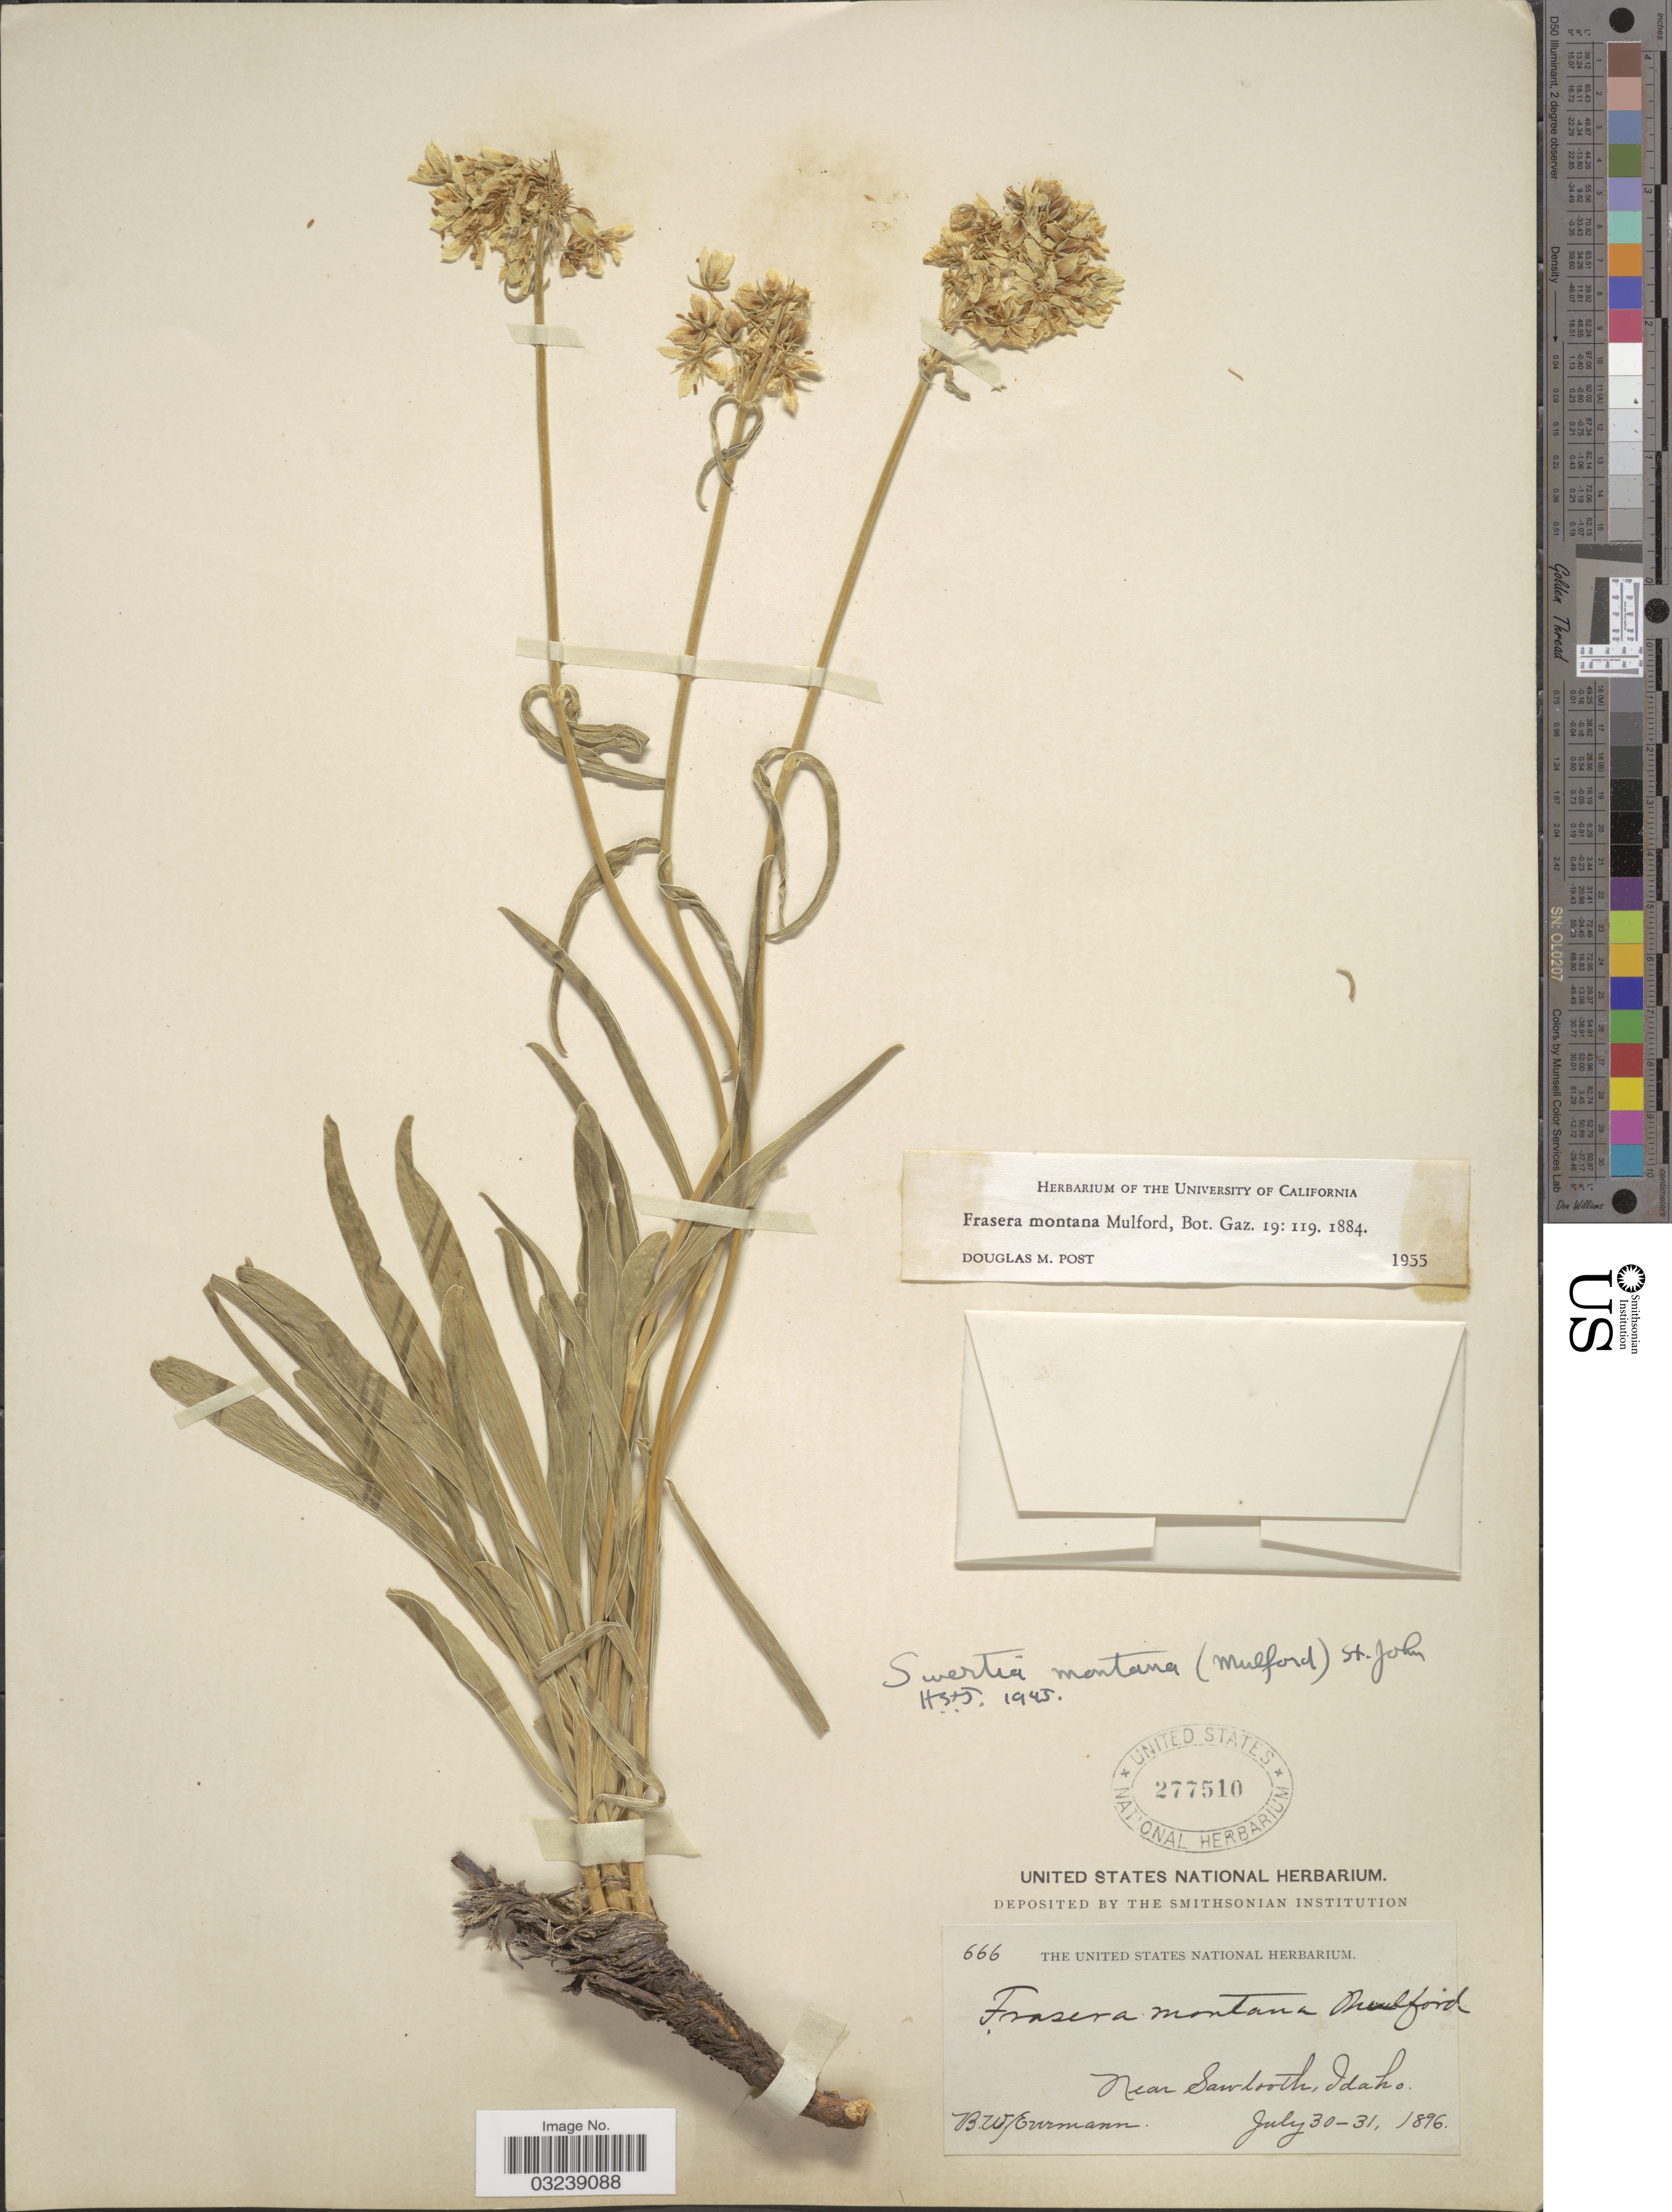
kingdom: Plantae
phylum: Tracheophyta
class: Magnoliopsida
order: Gentianales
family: Gentianaceae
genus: Frasera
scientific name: Frasera montana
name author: Mulford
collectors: B. W. Evermann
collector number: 666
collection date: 1896-07-30/1896-07-31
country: United States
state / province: Idaho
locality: Near Sawtooth.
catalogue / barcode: US 277510